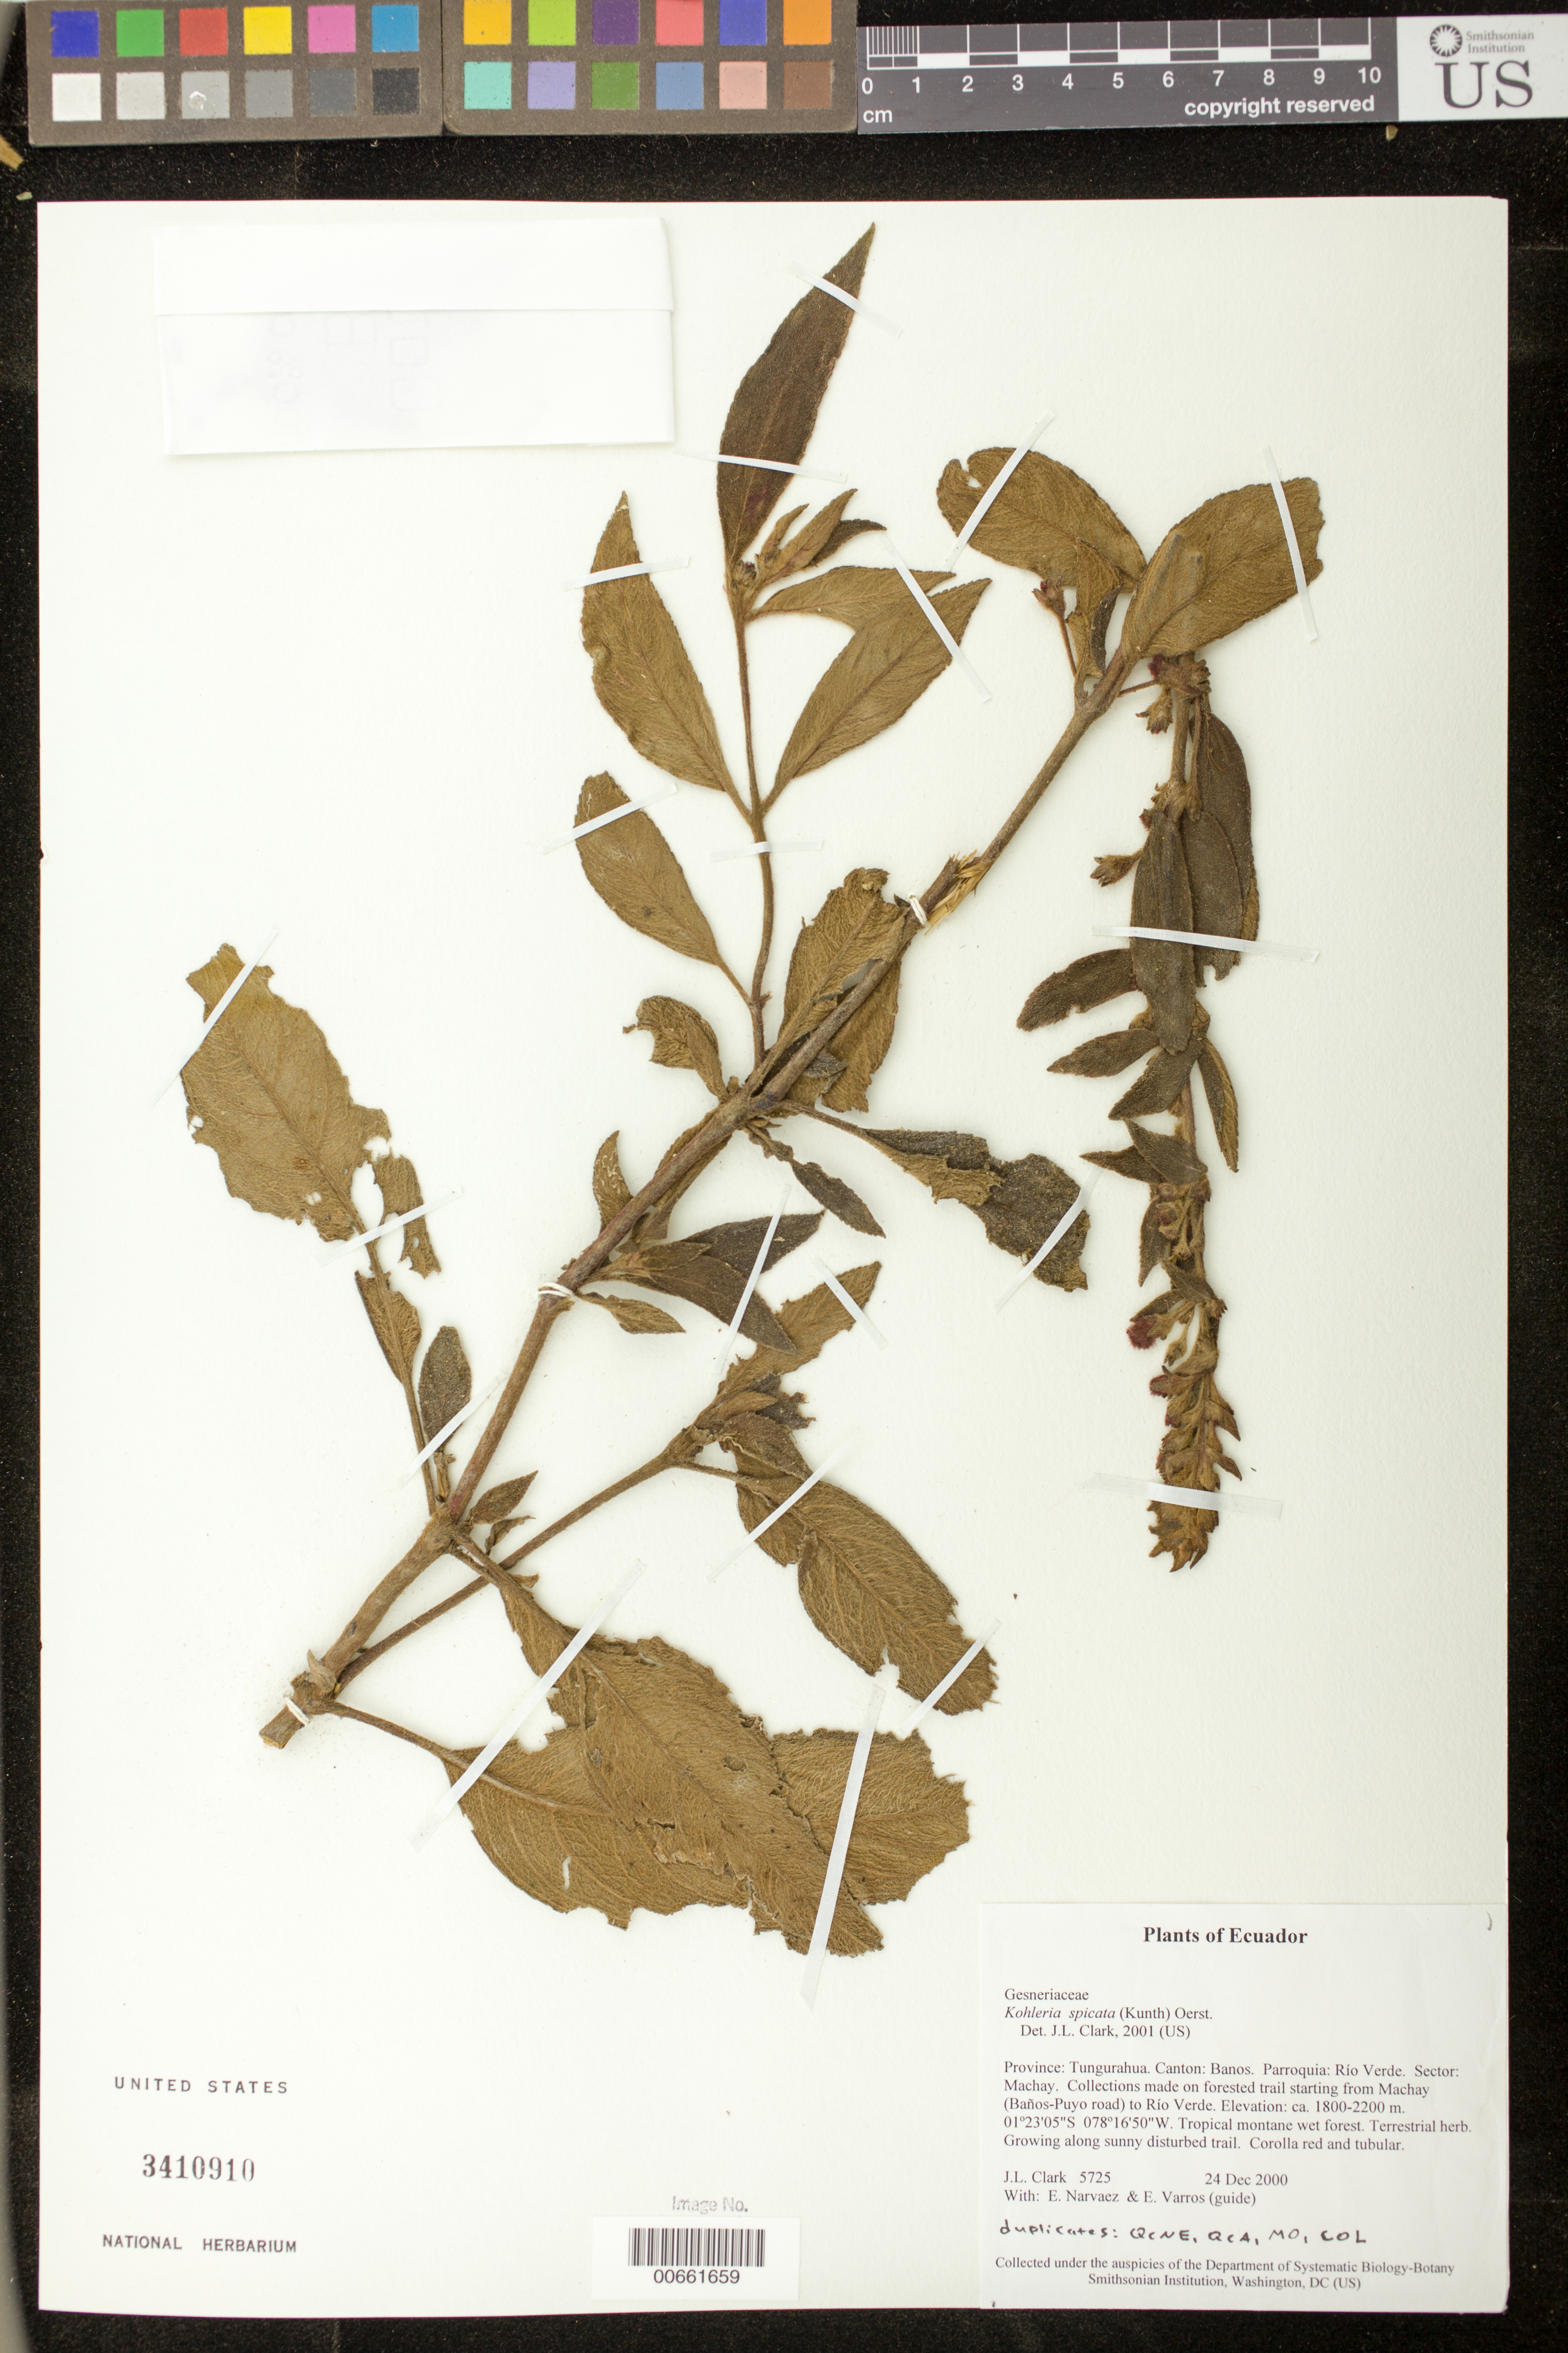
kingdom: Plantae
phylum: Tracheophyta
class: Magnoliopsida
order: Lamiales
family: Gesneriaceae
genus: Kohleria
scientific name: Kohleria spicata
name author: (Kunth) Oerst.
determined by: Clark, J. L., (SEL), The Marie Selby Botanical Garden (UNITED STATES)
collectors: J. L. Clark, E. Narváez & E. Varros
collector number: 5725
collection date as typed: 24 Dec 2000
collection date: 2000-12-24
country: Ecuador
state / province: Tungurahua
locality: Cantón: Banos. Parroquia: Río Verde. Sector: Machay. Collections made on forested trail starting from Machay (Baños-Puyo road) to Río Verde.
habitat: Tropical montane wet forest.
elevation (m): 1800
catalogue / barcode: US 3410910